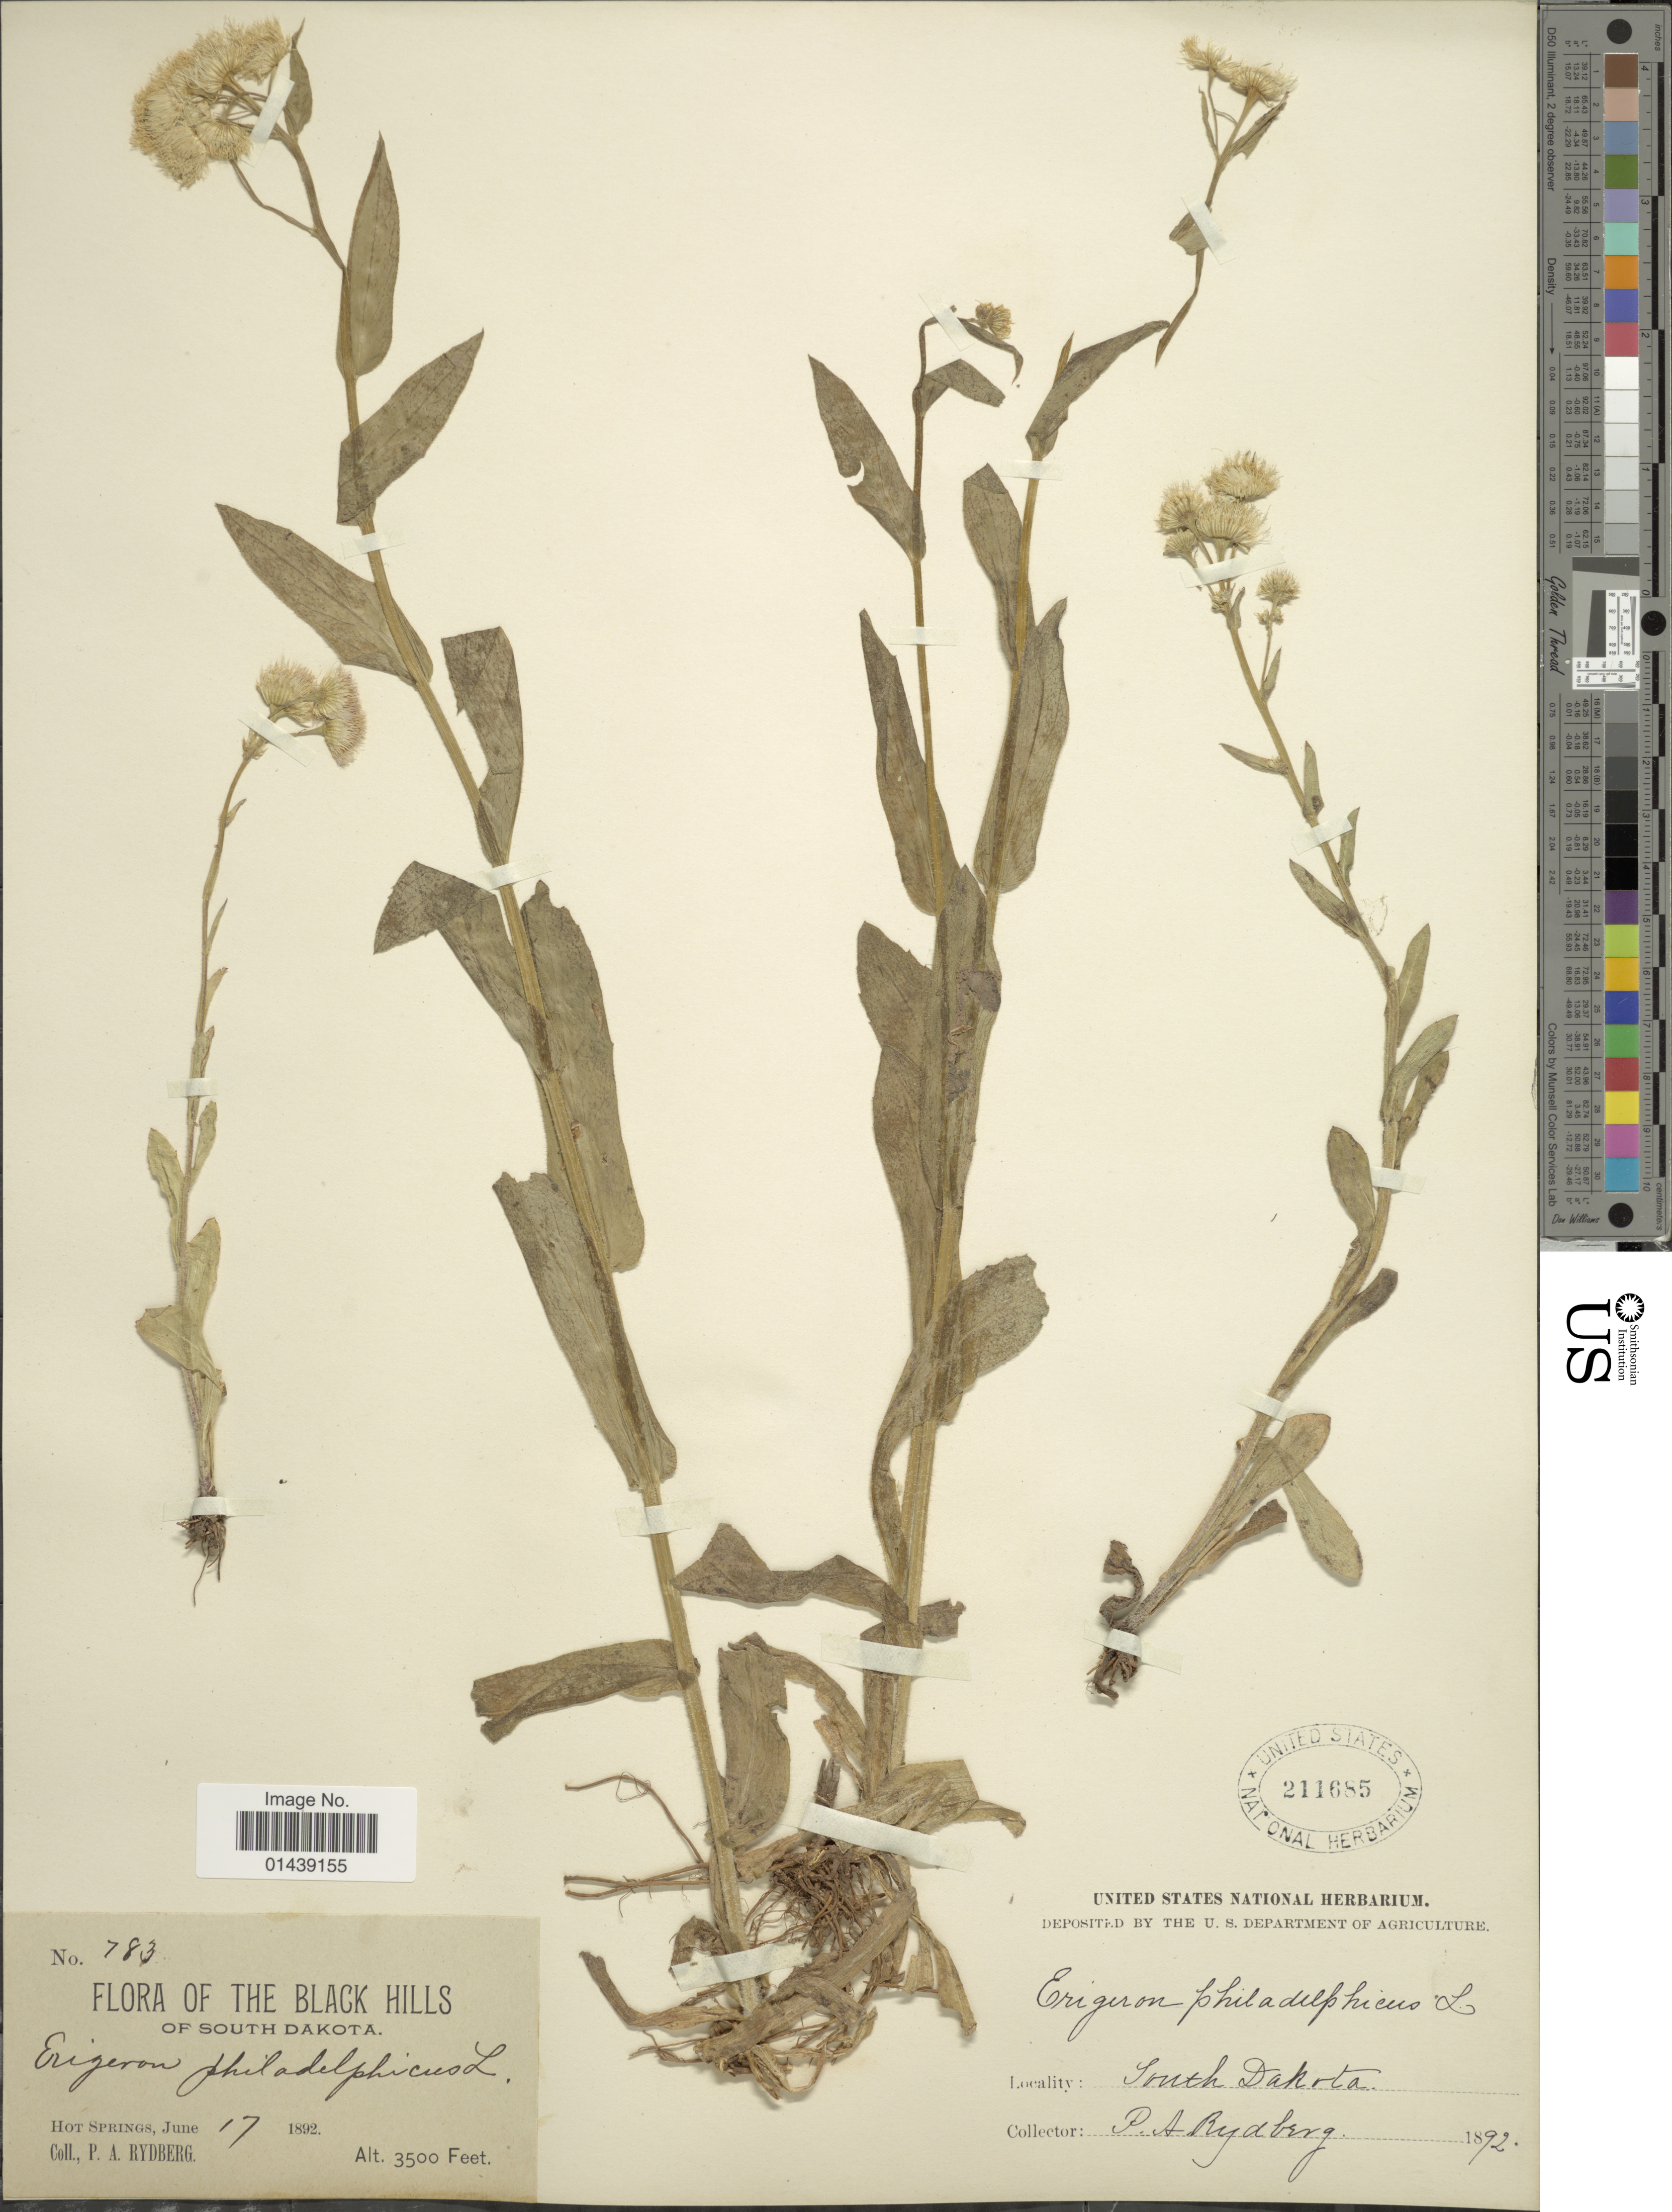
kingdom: Plantae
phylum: Tracheophyta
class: Magnoliopsida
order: Asterales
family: Asteraceae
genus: Erigeron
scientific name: Erigeron philadelphicus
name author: L.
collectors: P. A. Rydberg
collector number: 783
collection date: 1892-06-17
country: United States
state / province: South Dakota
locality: The Black Hills. Hot Springs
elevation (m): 1067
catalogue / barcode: US 211685